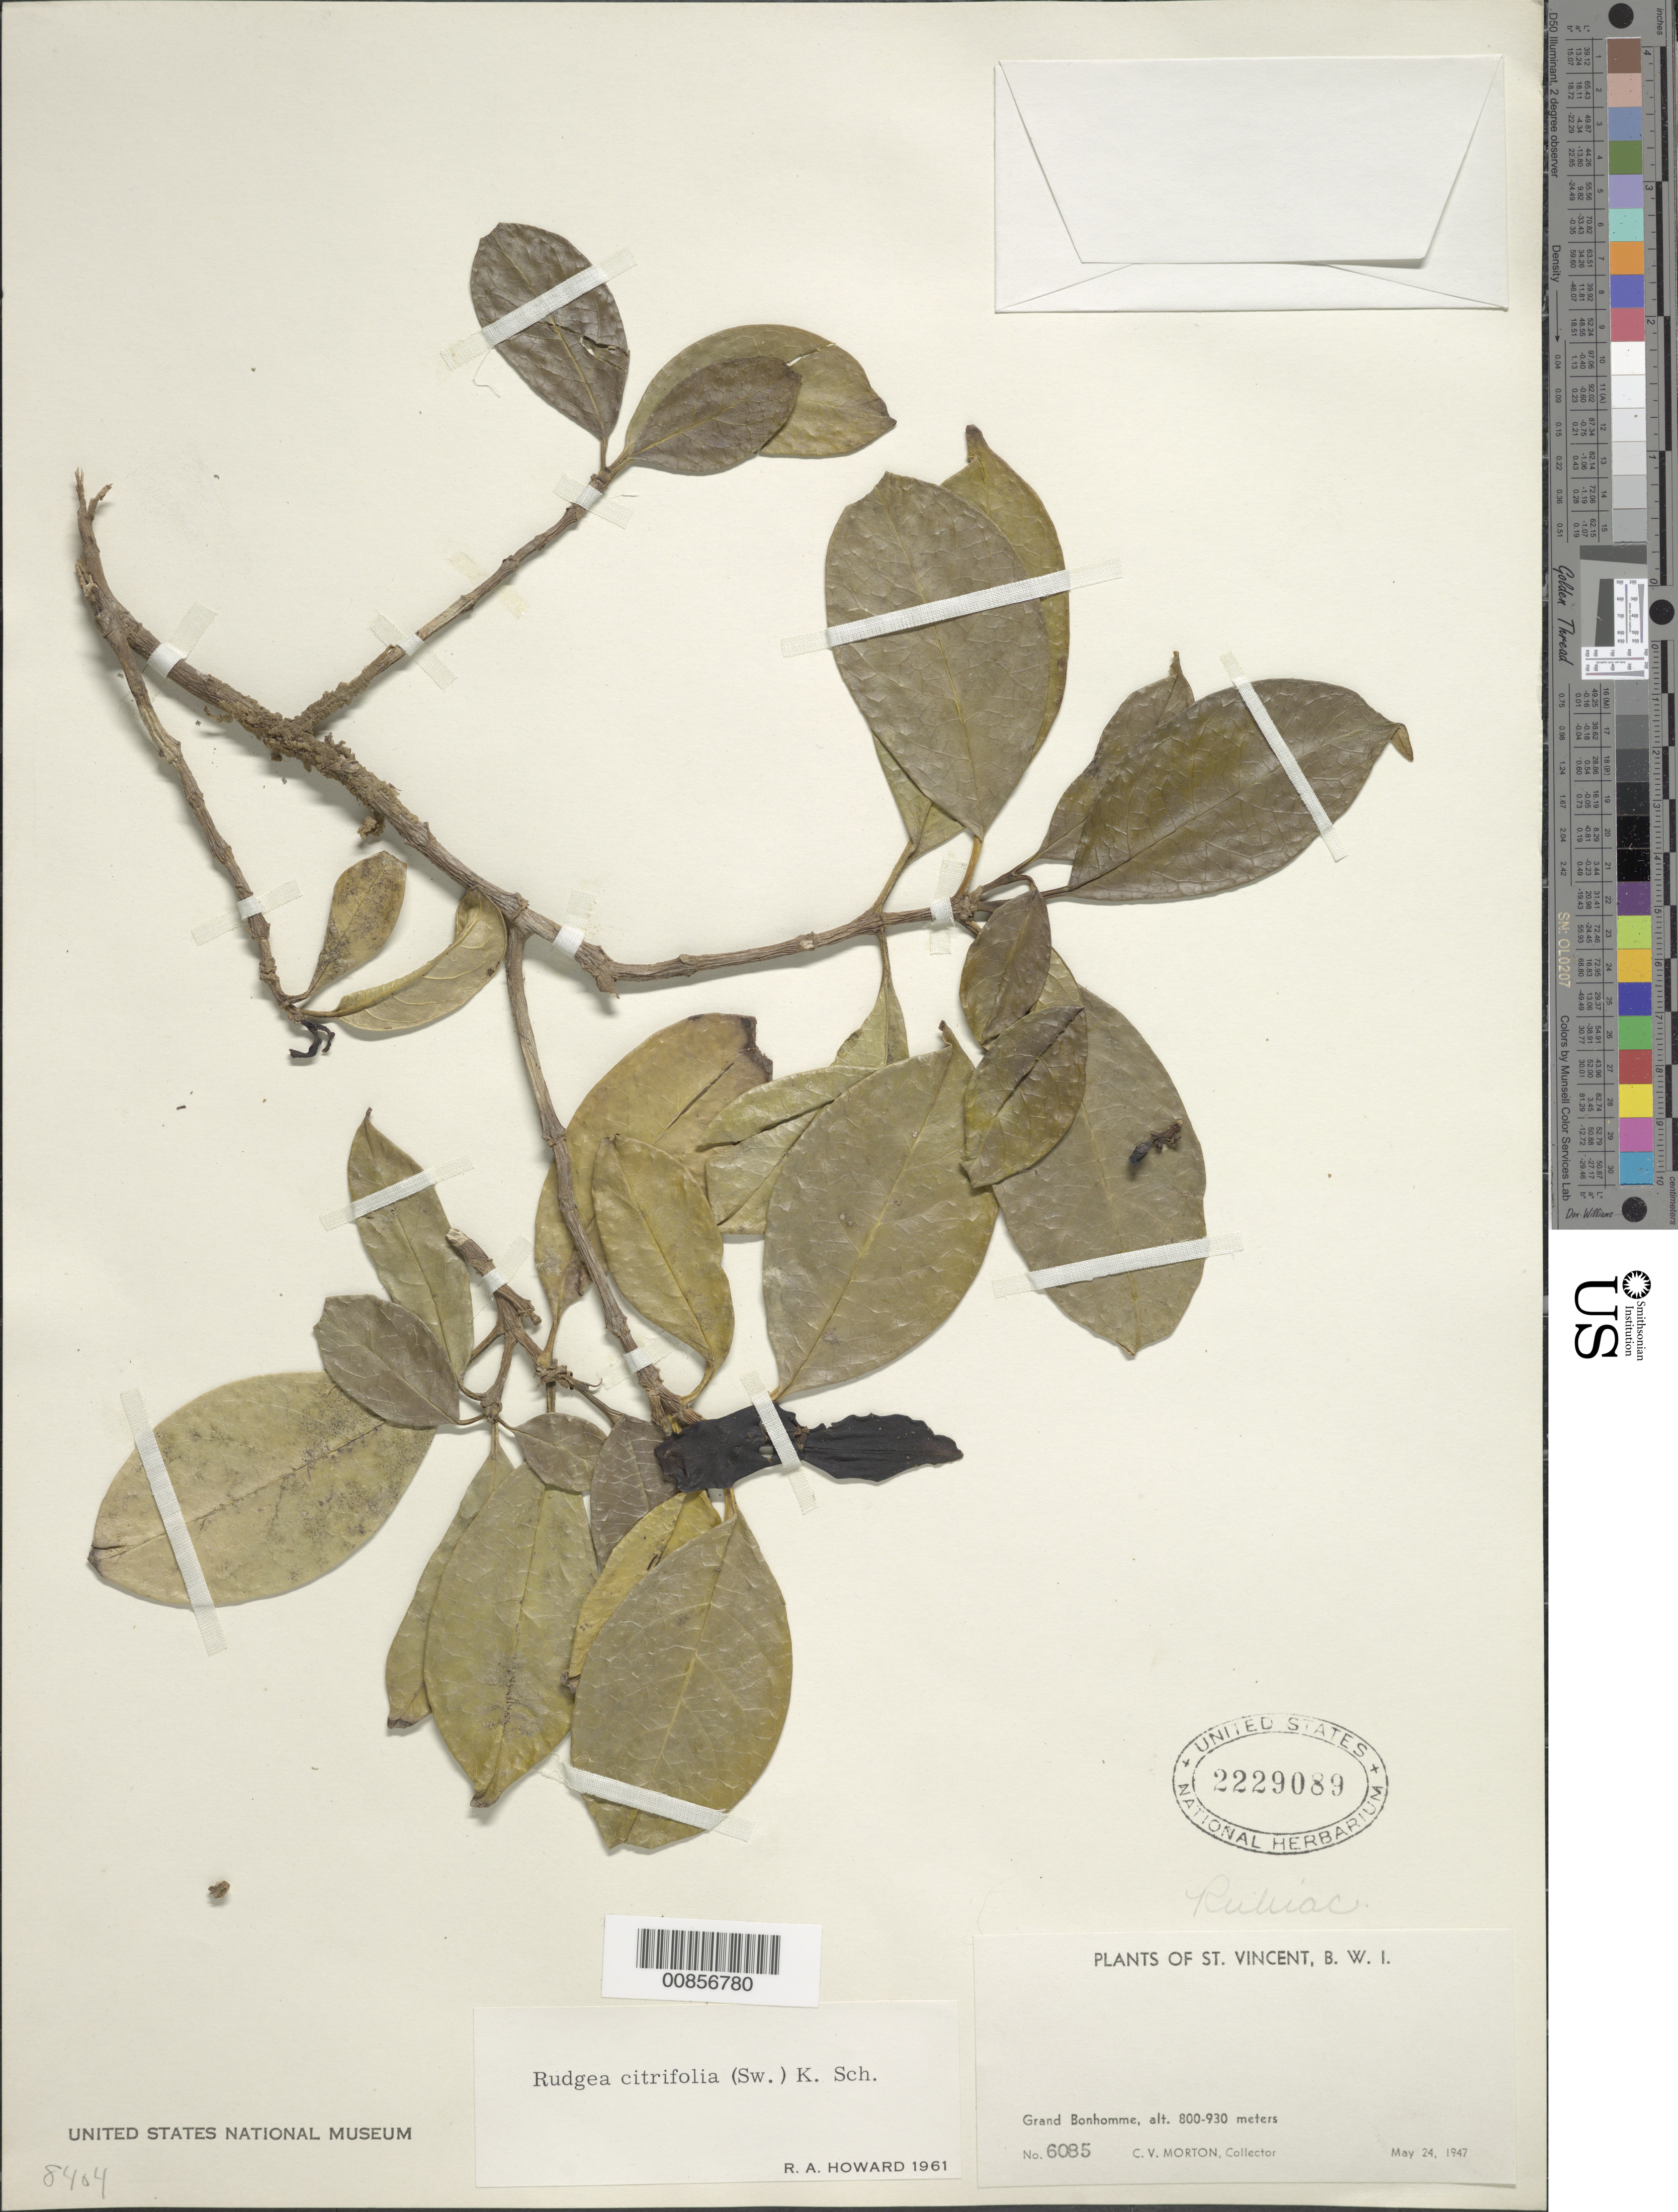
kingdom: Plantae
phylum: Tracheophyta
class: Magnoliopsida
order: Gentianales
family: Rubiaceae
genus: Rudgea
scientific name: Rudgea citrifolia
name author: (Sw.) K. Schum.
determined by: Howard, R. A.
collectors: C. V. Morton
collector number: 6085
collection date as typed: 24 May 1947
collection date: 1947-05-24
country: St. Vincent - Grenadines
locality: Grand Bonhomme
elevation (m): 800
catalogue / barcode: US 222908